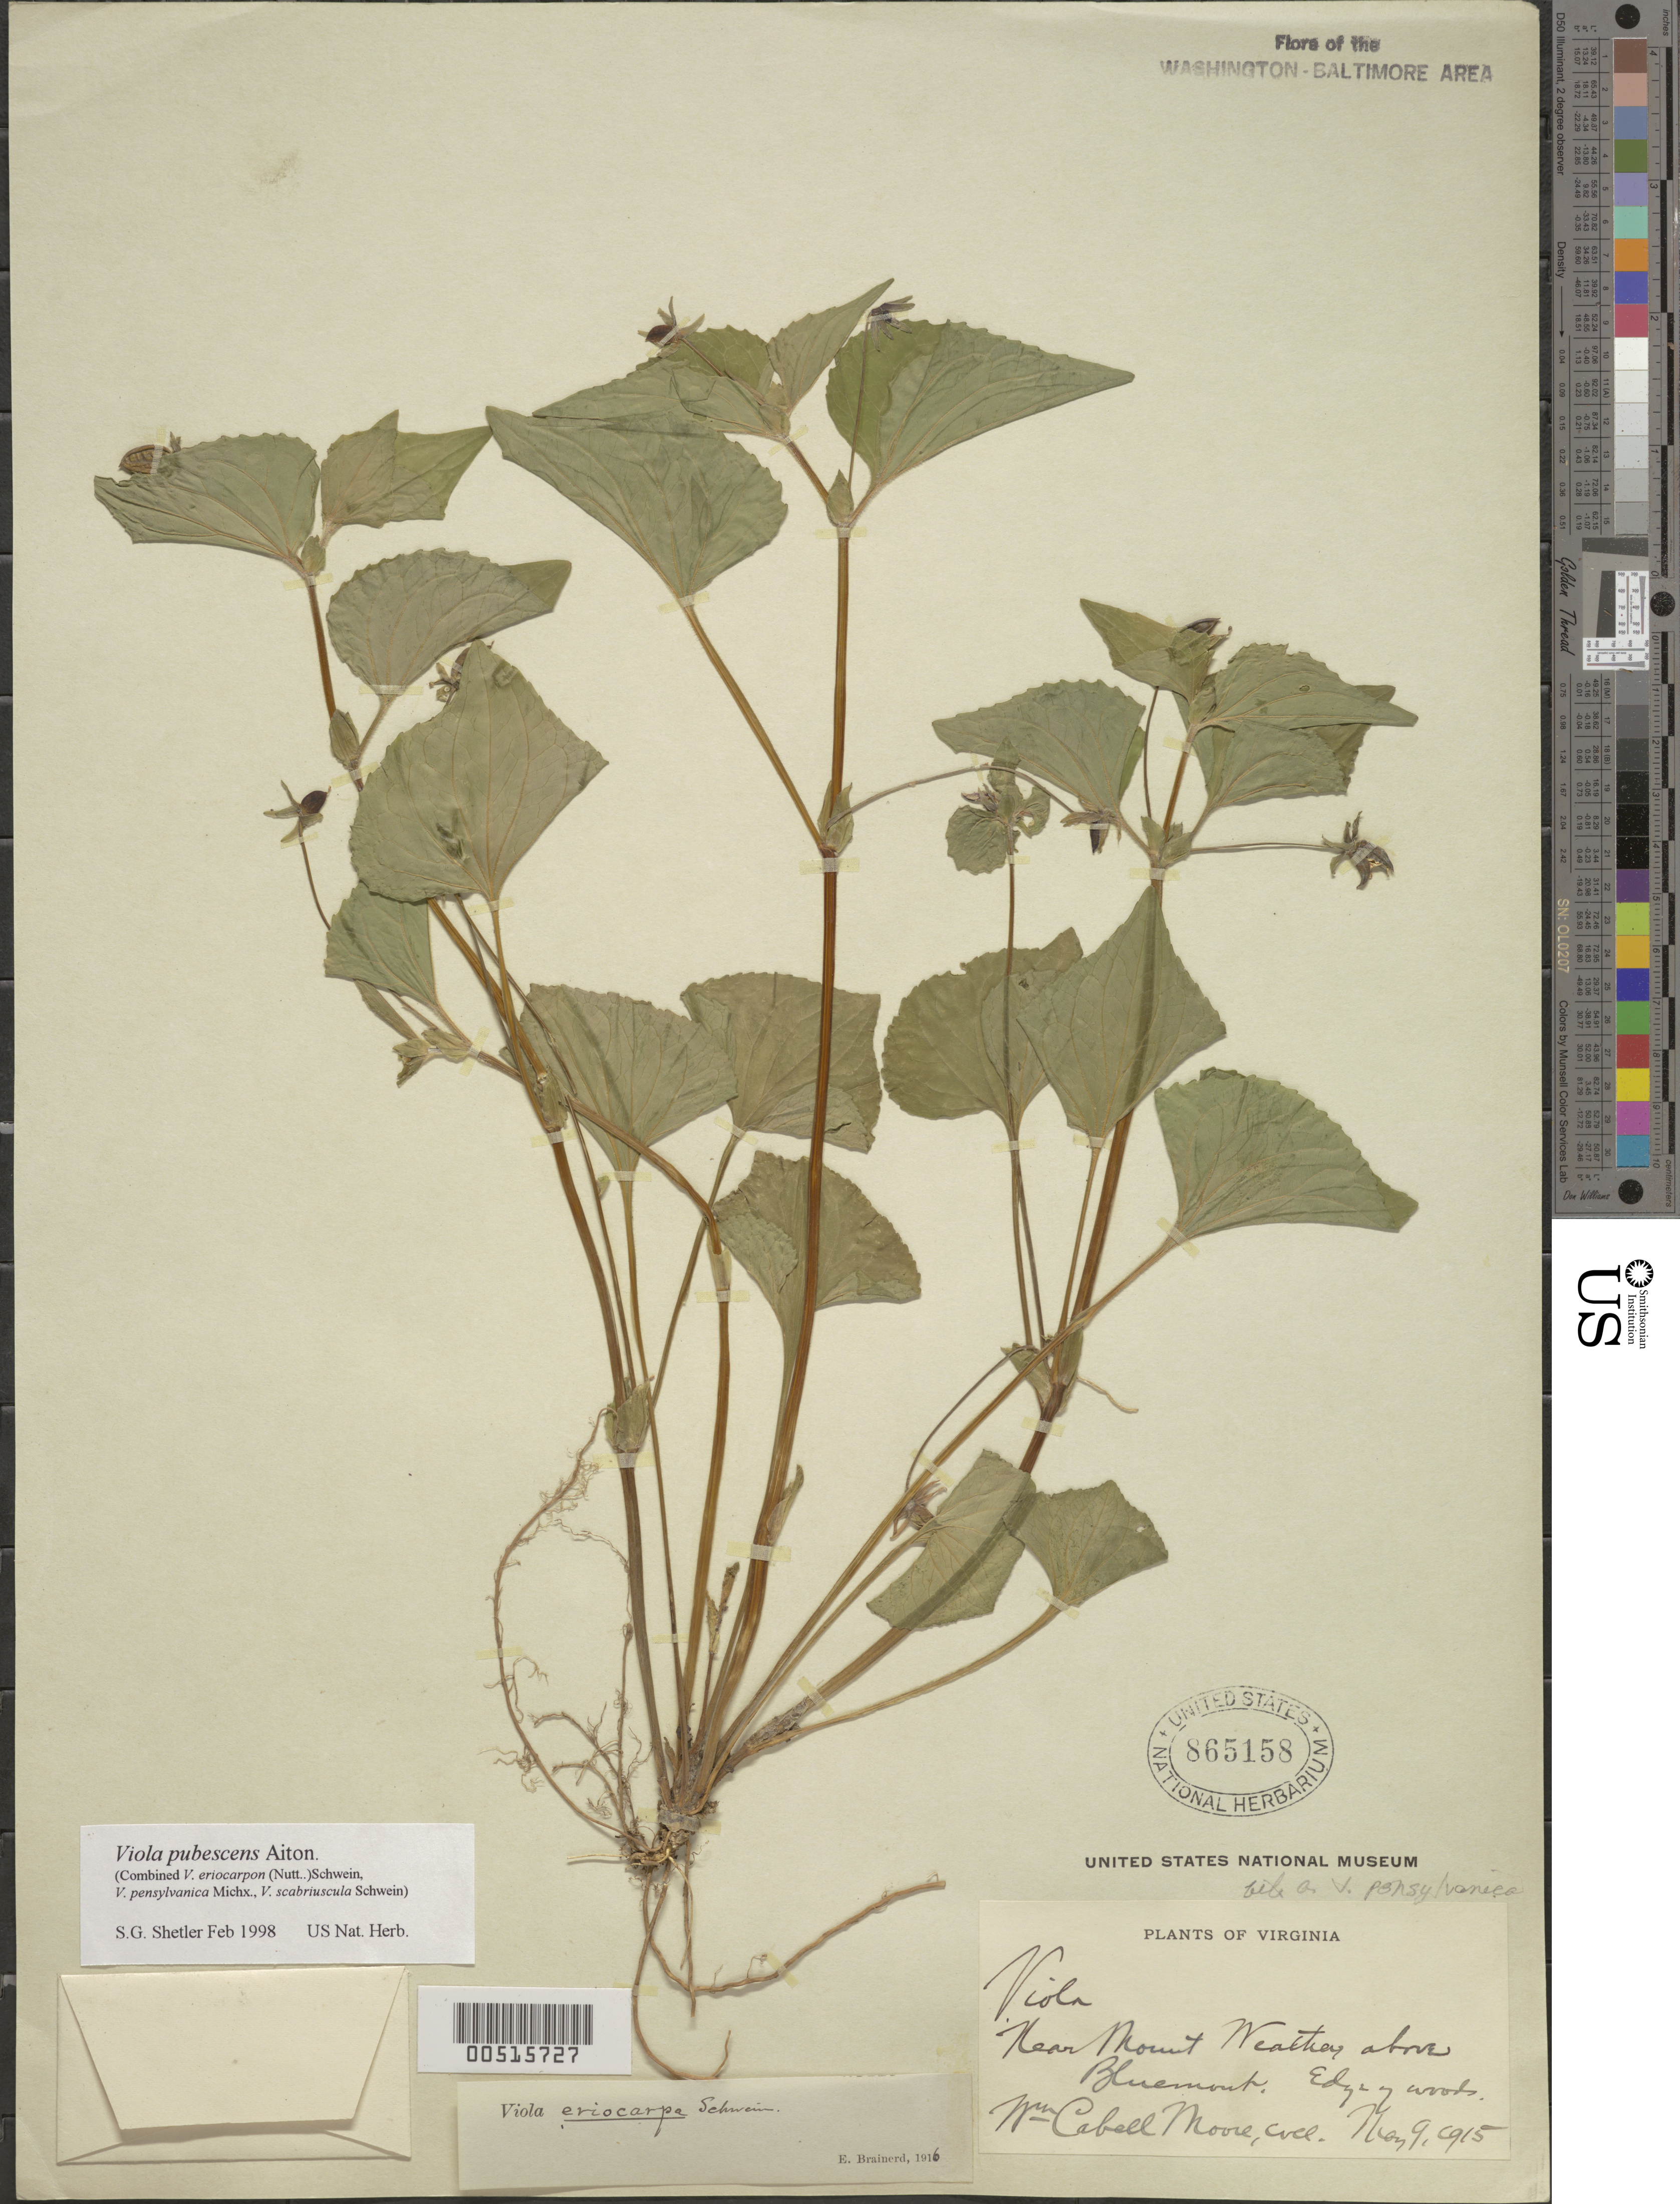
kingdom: Plantae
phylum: Tracheophyta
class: Magnoliopsida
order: Malpighiales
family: Violaceae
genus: Viola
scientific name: Viola pubescens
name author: Aiton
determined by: Shetler, Stanwyn G., (US), NMNH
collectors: W. Moore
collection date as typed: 09 May 1915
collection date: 1915-05-09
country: United States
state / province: Virginia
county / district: Loudoun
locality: Bluemont, near Mount Weather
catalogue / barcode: US 865158